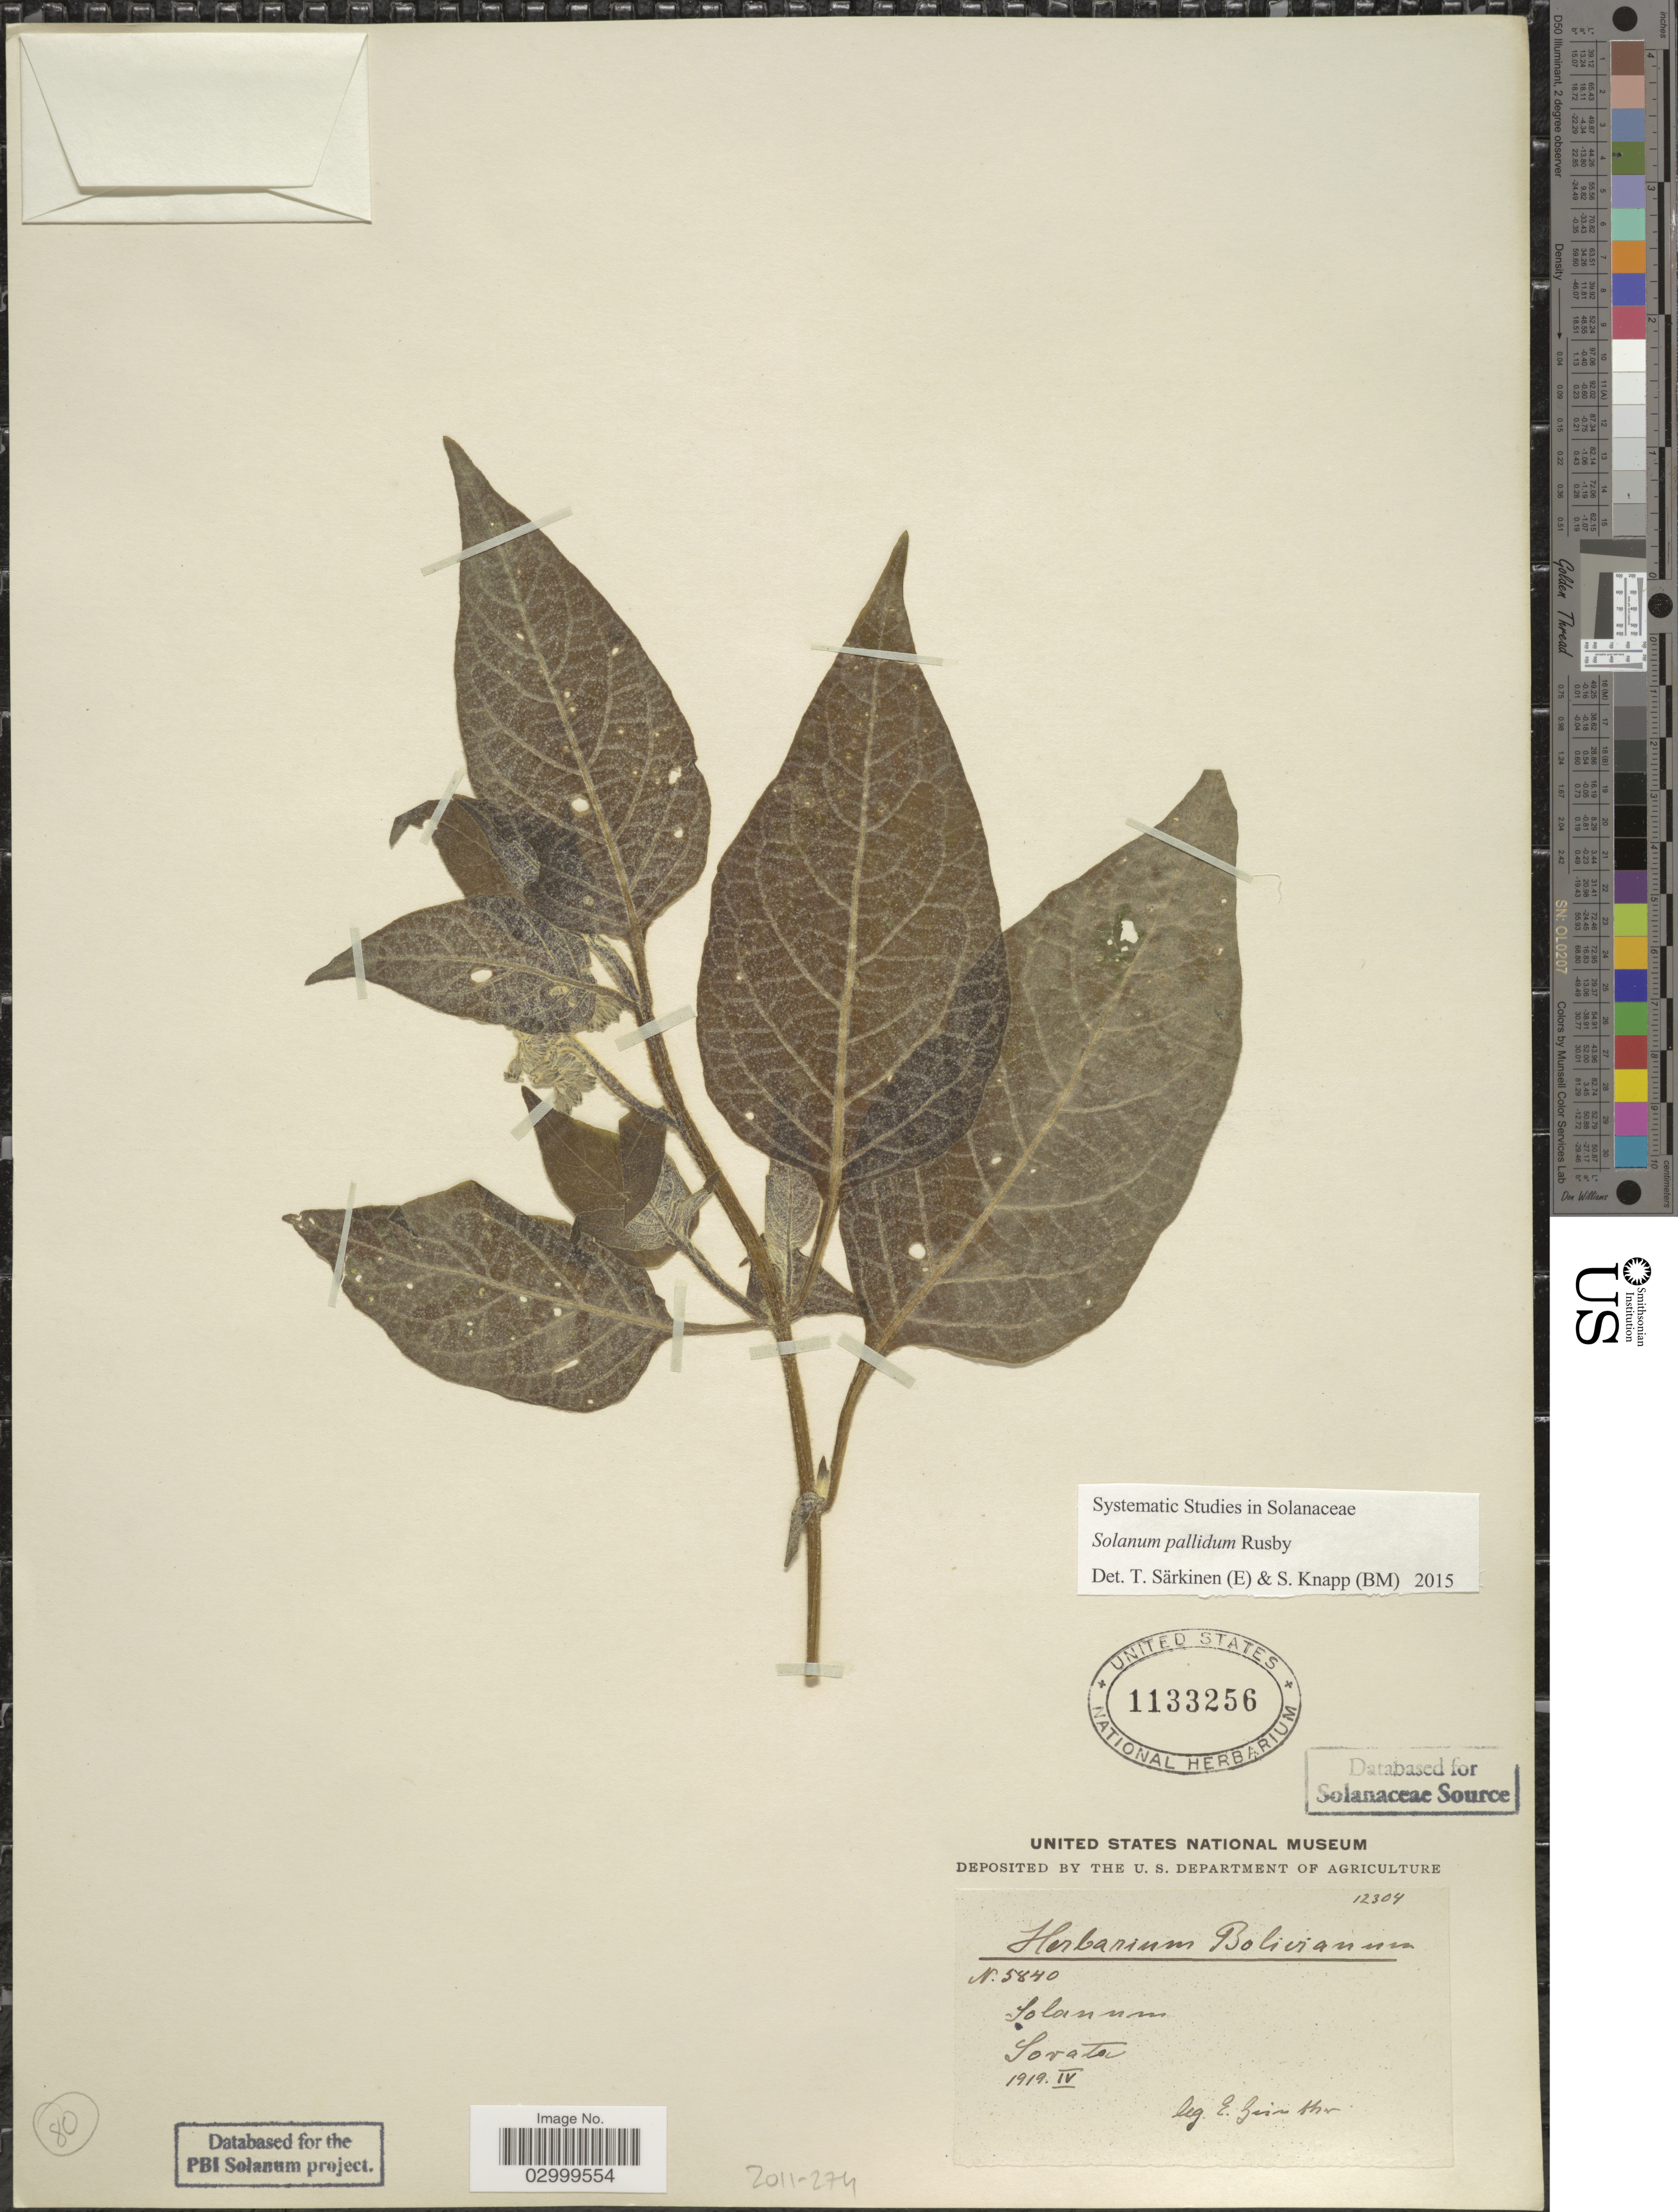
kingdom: Plantae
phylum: Tracheophyta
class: Magnoliopsida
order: Solanales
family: Solanaceae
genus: Solanum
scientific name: Solanum pallidum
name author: Rusby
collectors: E. Gunther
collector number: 5840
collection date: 1919-04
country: Bolivia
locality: Sorata.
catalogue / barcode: US 1133256